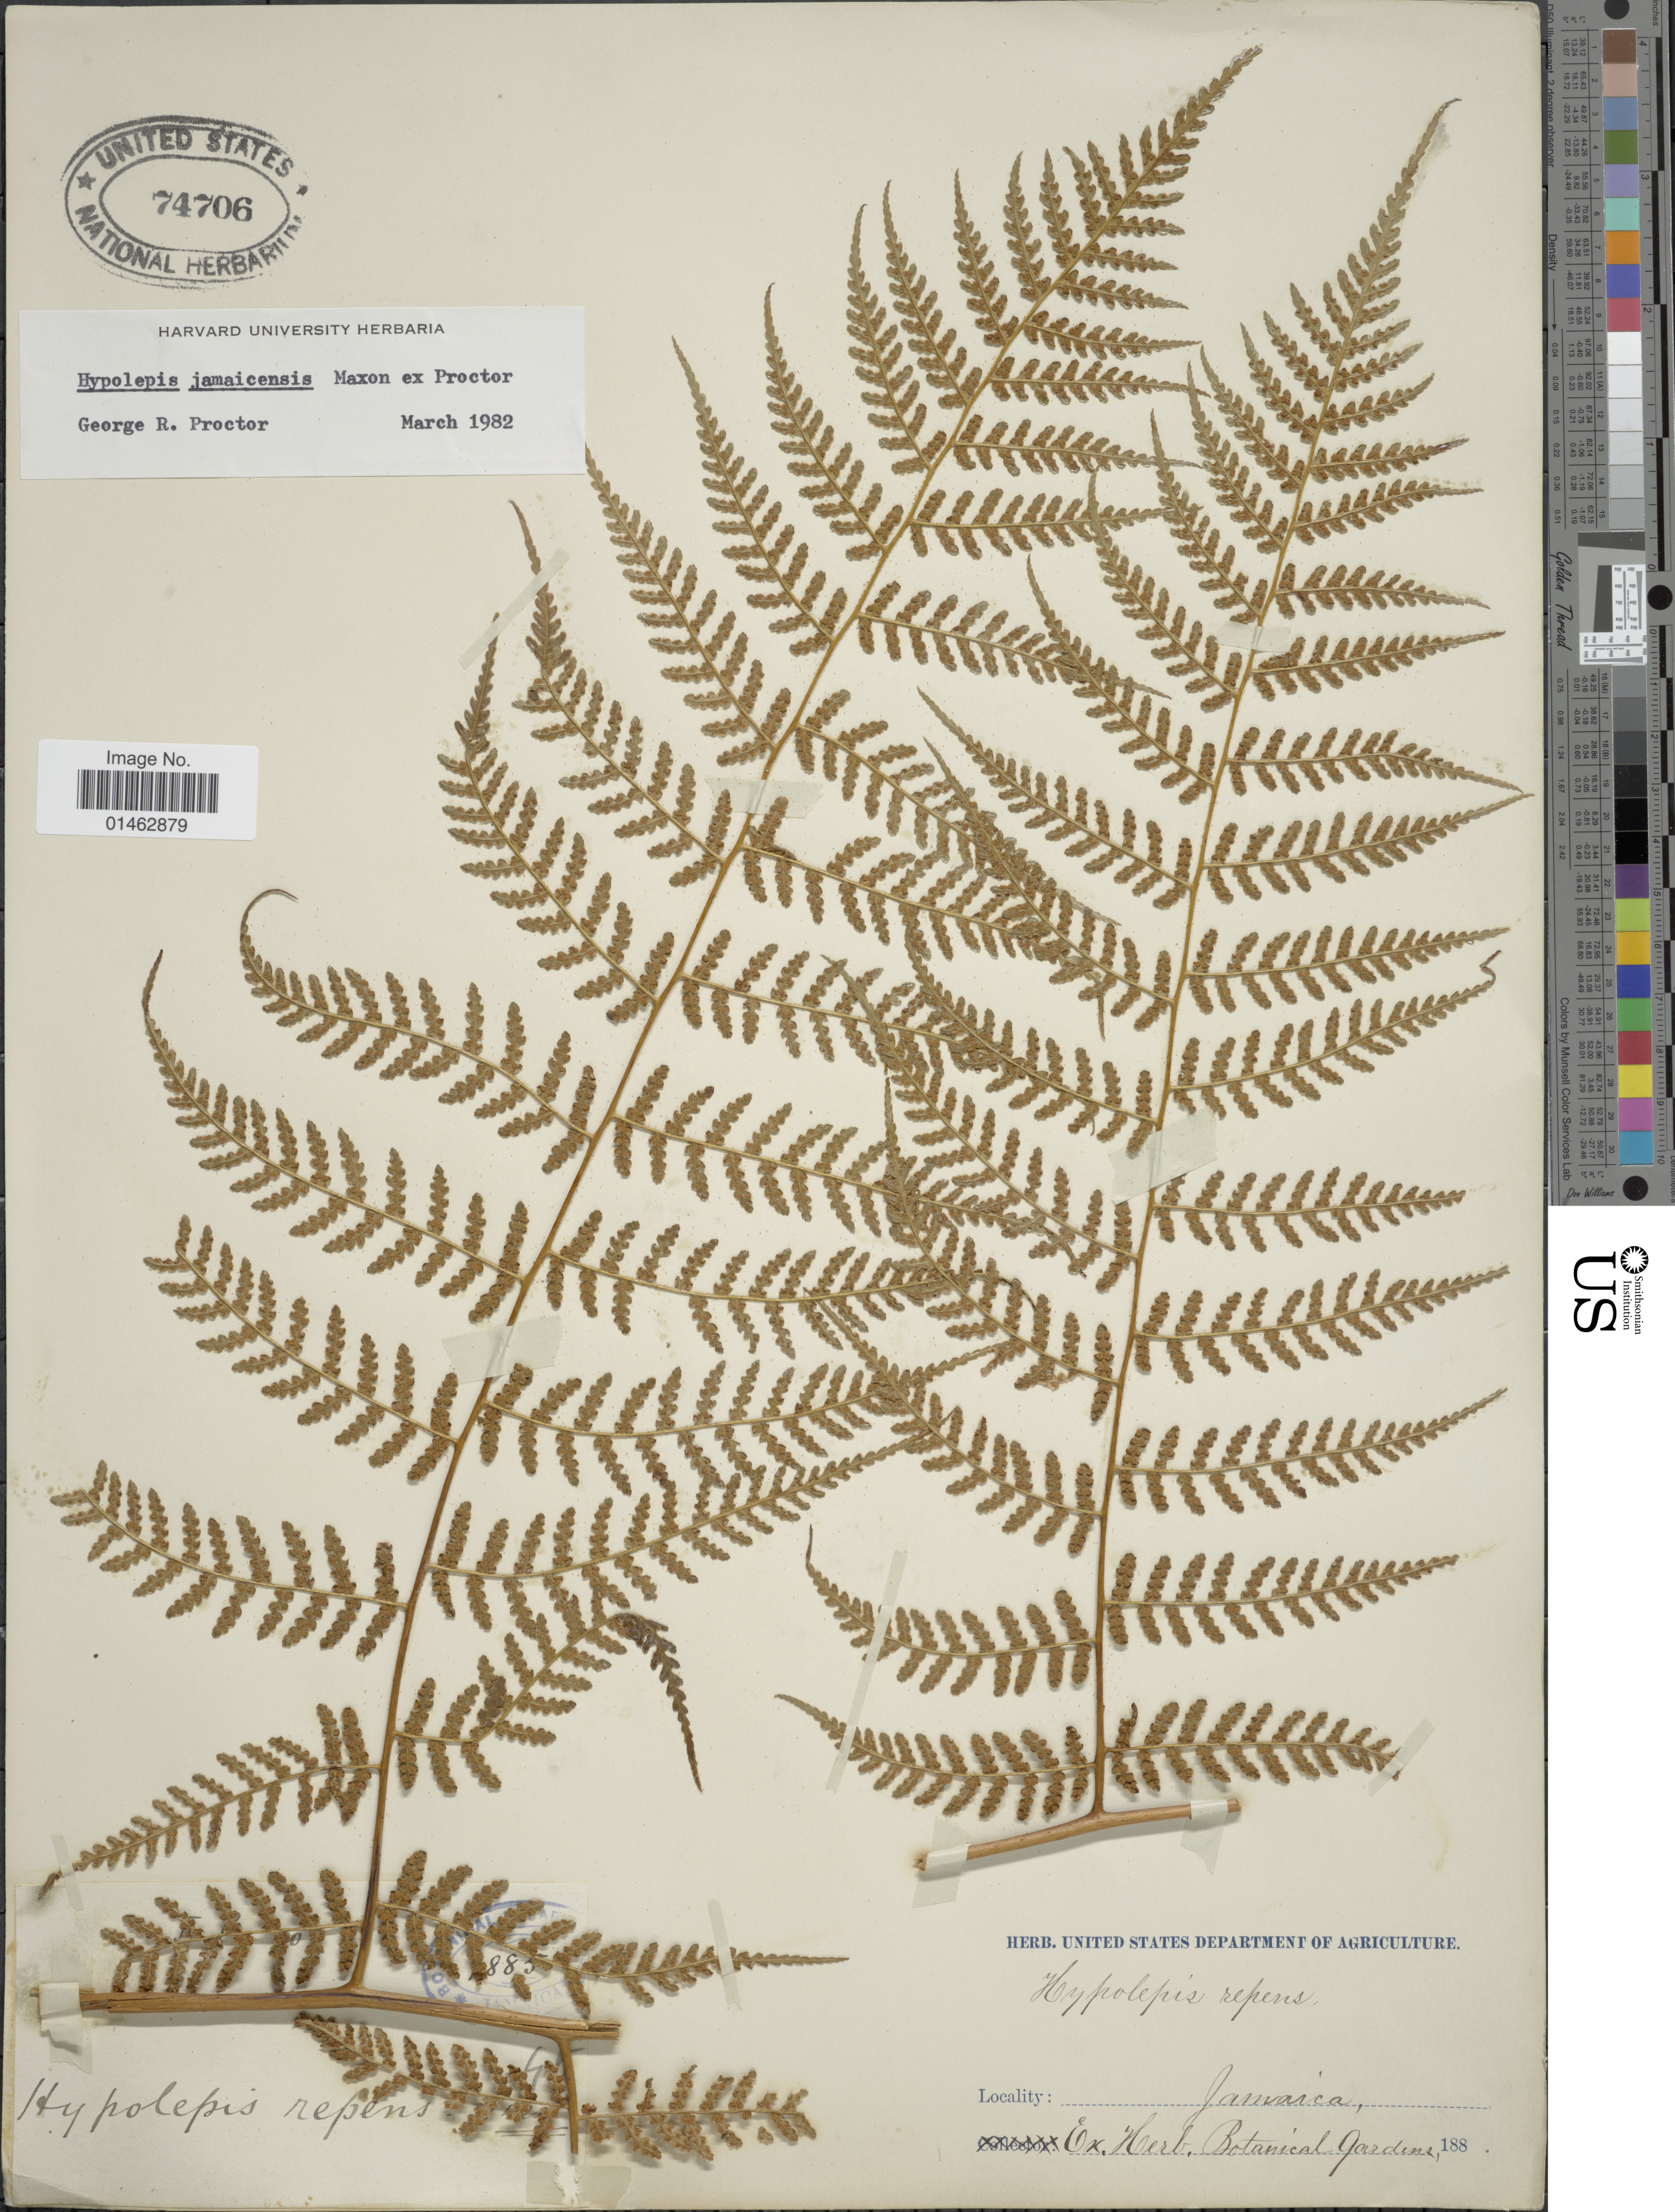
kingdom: Plantae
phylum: Tracheophyta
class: Polypodiopsida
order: Polypodiales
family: Dennstaedtiaceae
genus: Hypolepis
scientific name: Hypolepis jamaicensis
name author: Maxon ex Proctor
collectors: ex herb. Bot. Gard.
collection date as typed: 188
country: Jamaica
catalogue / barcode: US 74706